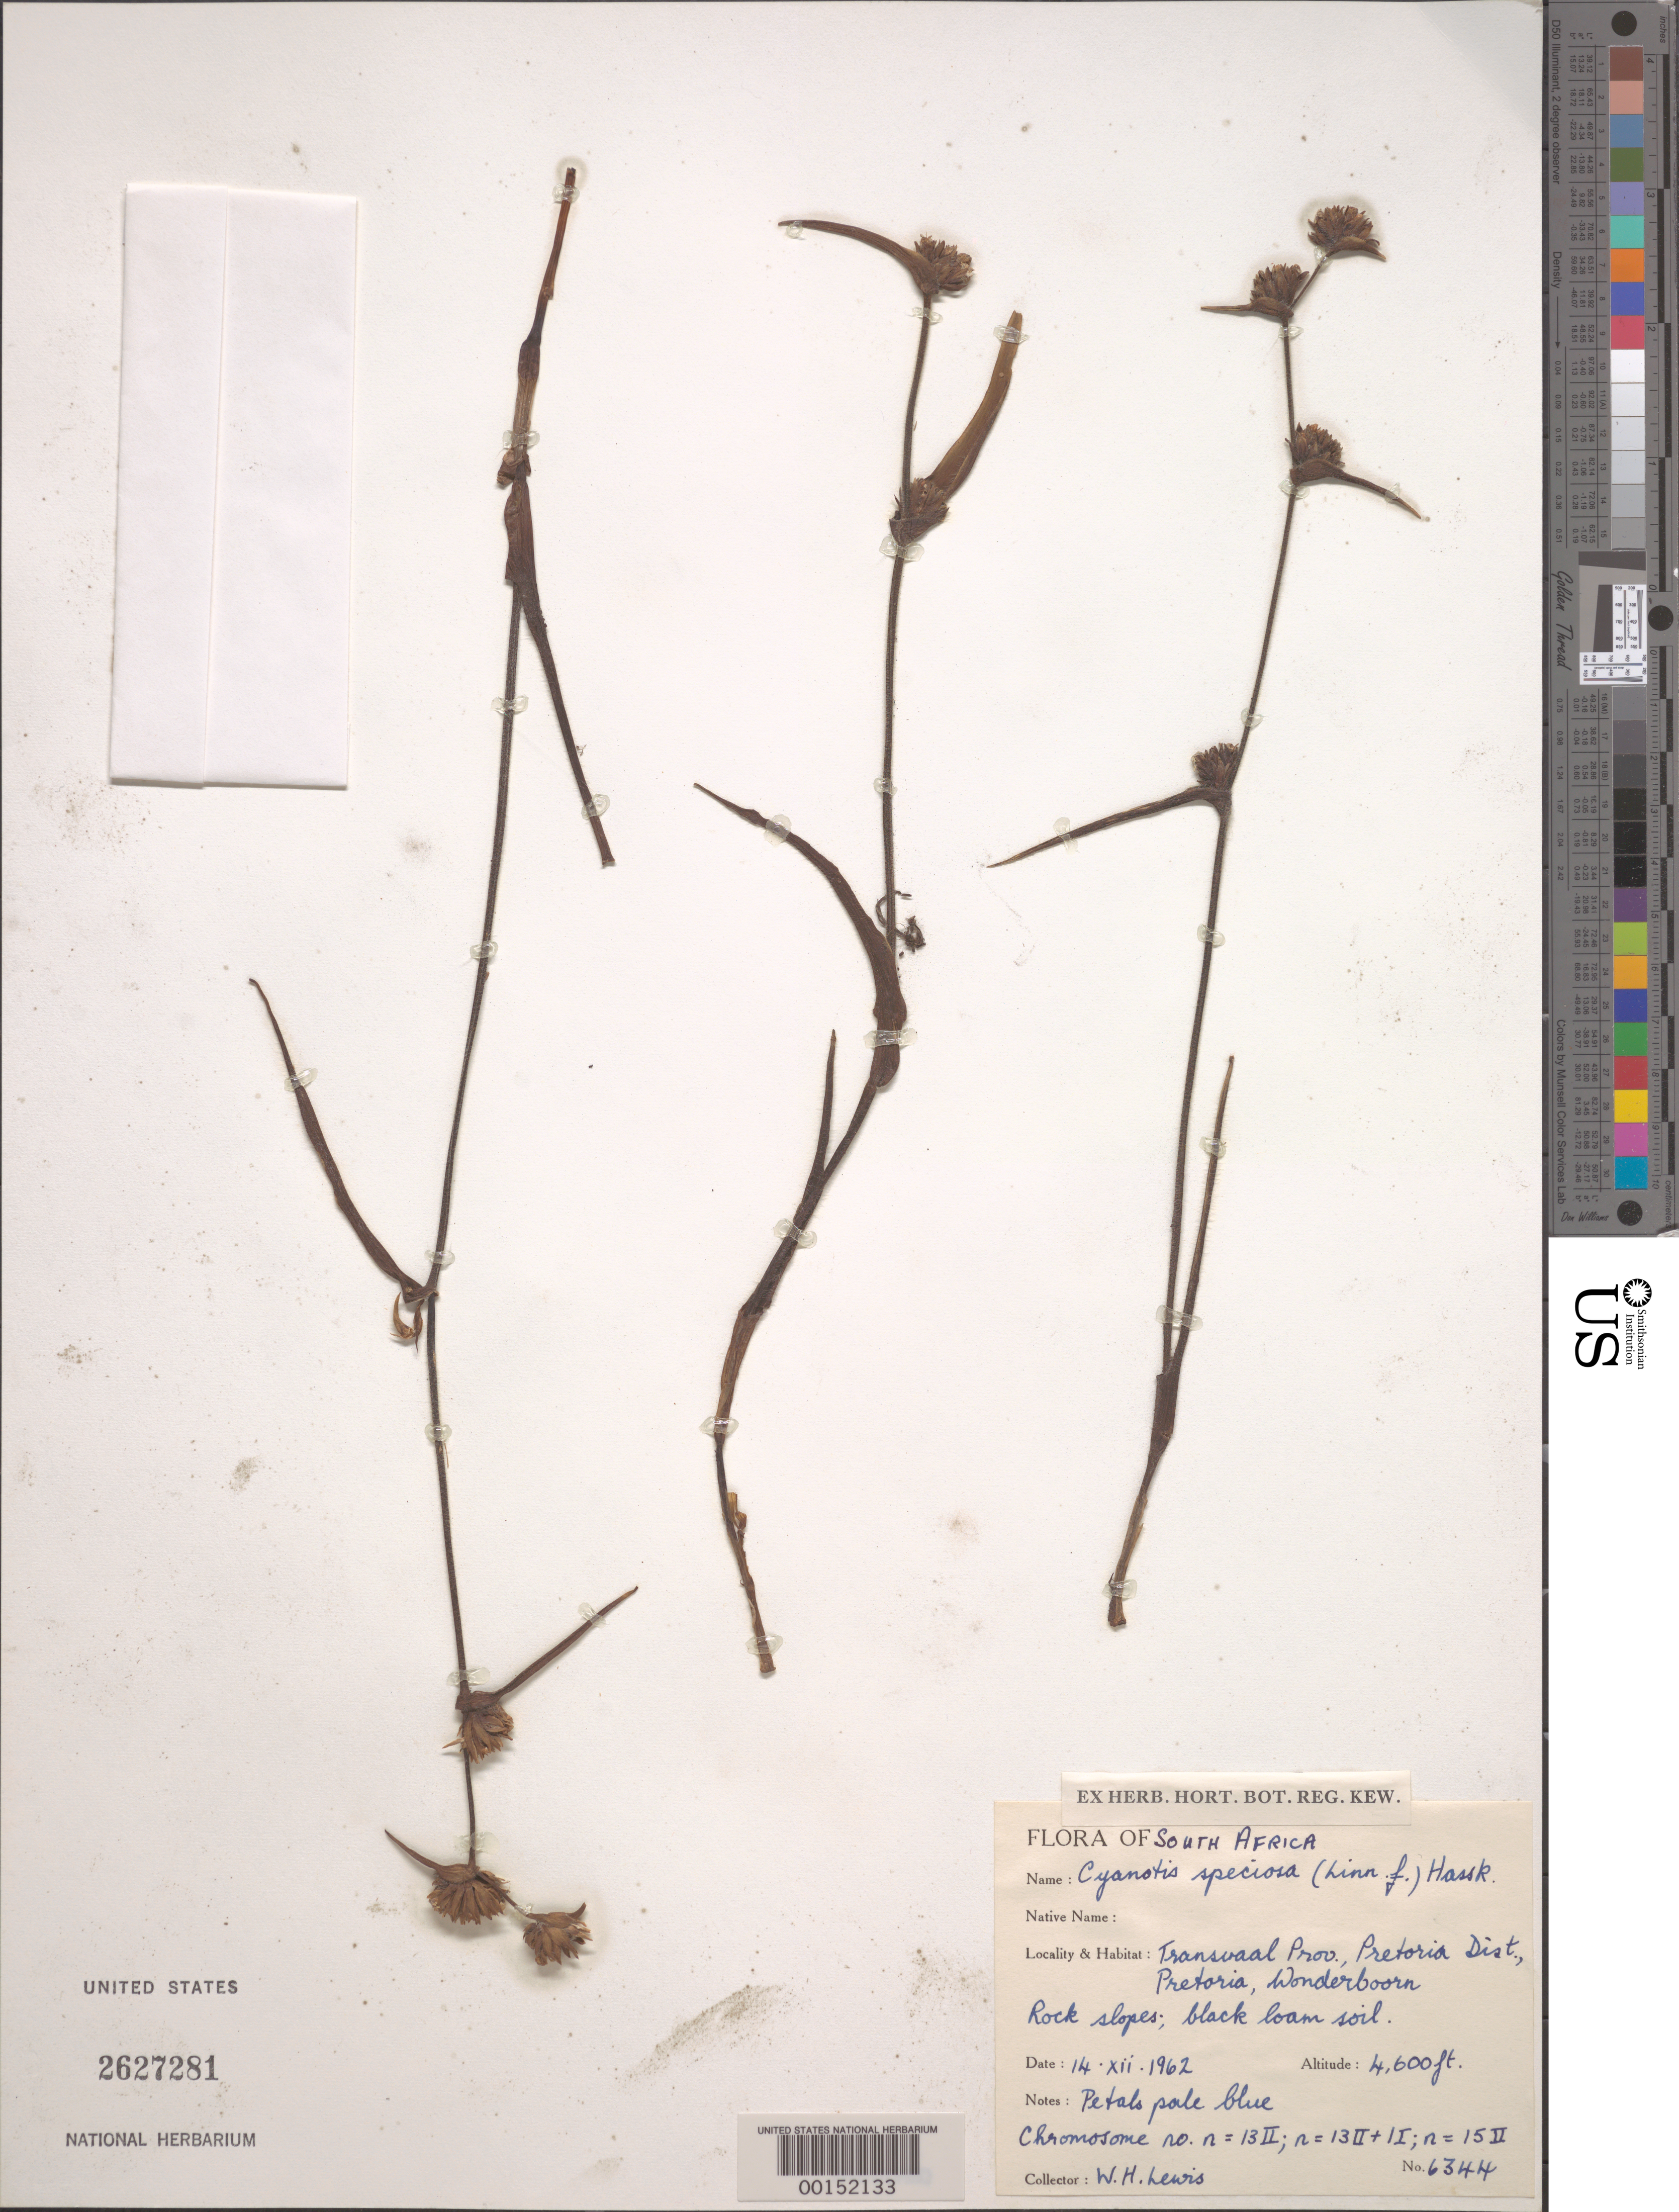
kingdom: Plantae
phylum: Tracheophyta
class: Liliopsida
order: Commelinales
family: Commelinaceae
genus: Cyanotis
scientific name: Cyanotis speciosa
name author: (L. f.) Hassk.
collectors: W. H. Lewis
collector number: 6344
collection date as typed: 14 Dec 1962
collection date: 1962-12-14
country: South Africa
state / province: Gauteng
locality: Pretoria, wonderboorn. Transvaal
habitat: Black loam soil, rock sloeps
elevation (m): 1403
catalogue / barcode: US 2627281